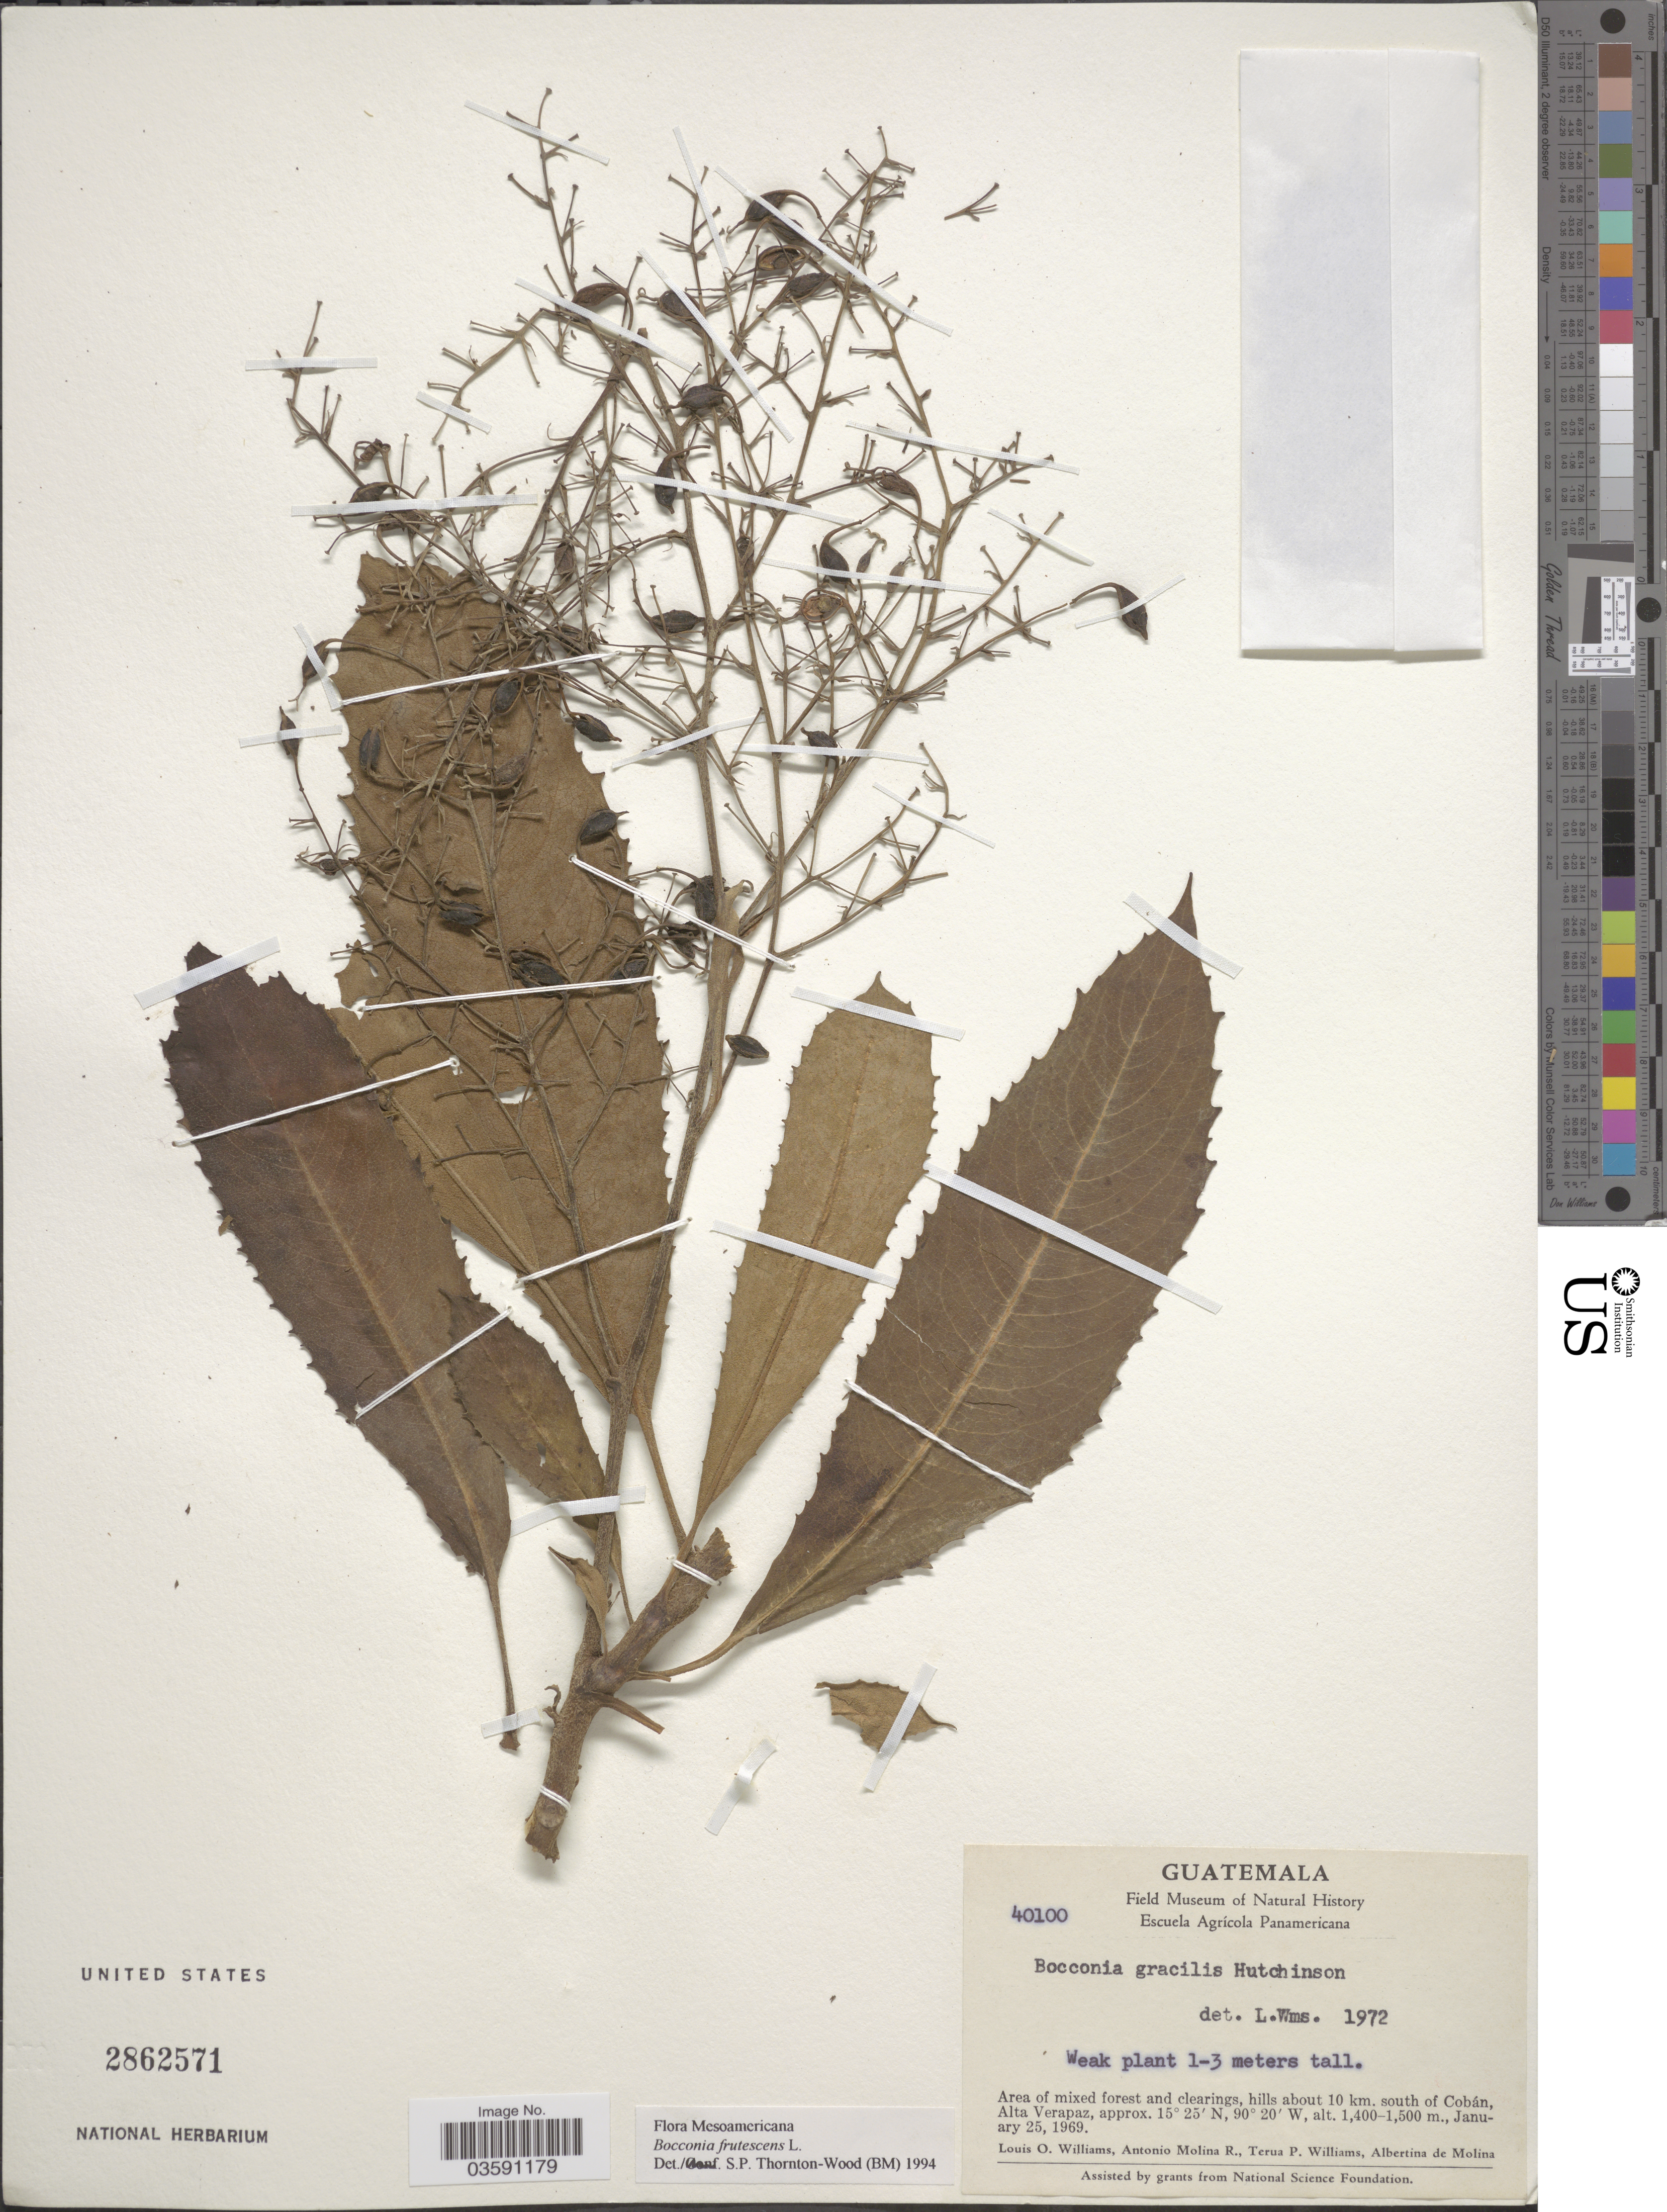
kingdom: Plantae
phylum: Tracheophyta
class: Magnoliopsida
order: Ranunculales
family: Papaveraceae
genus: Bocconia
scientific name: Bocconia frutescens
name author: L.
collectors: L. O. Williams, A. Molina R., T. Williams & A. R. Molina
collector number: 40100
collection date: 1969-01-25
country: Guatemala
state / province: Alta Verapaz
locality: Hills about 10 km. south of Cobán.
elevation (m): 1400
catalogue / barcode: US 2862571